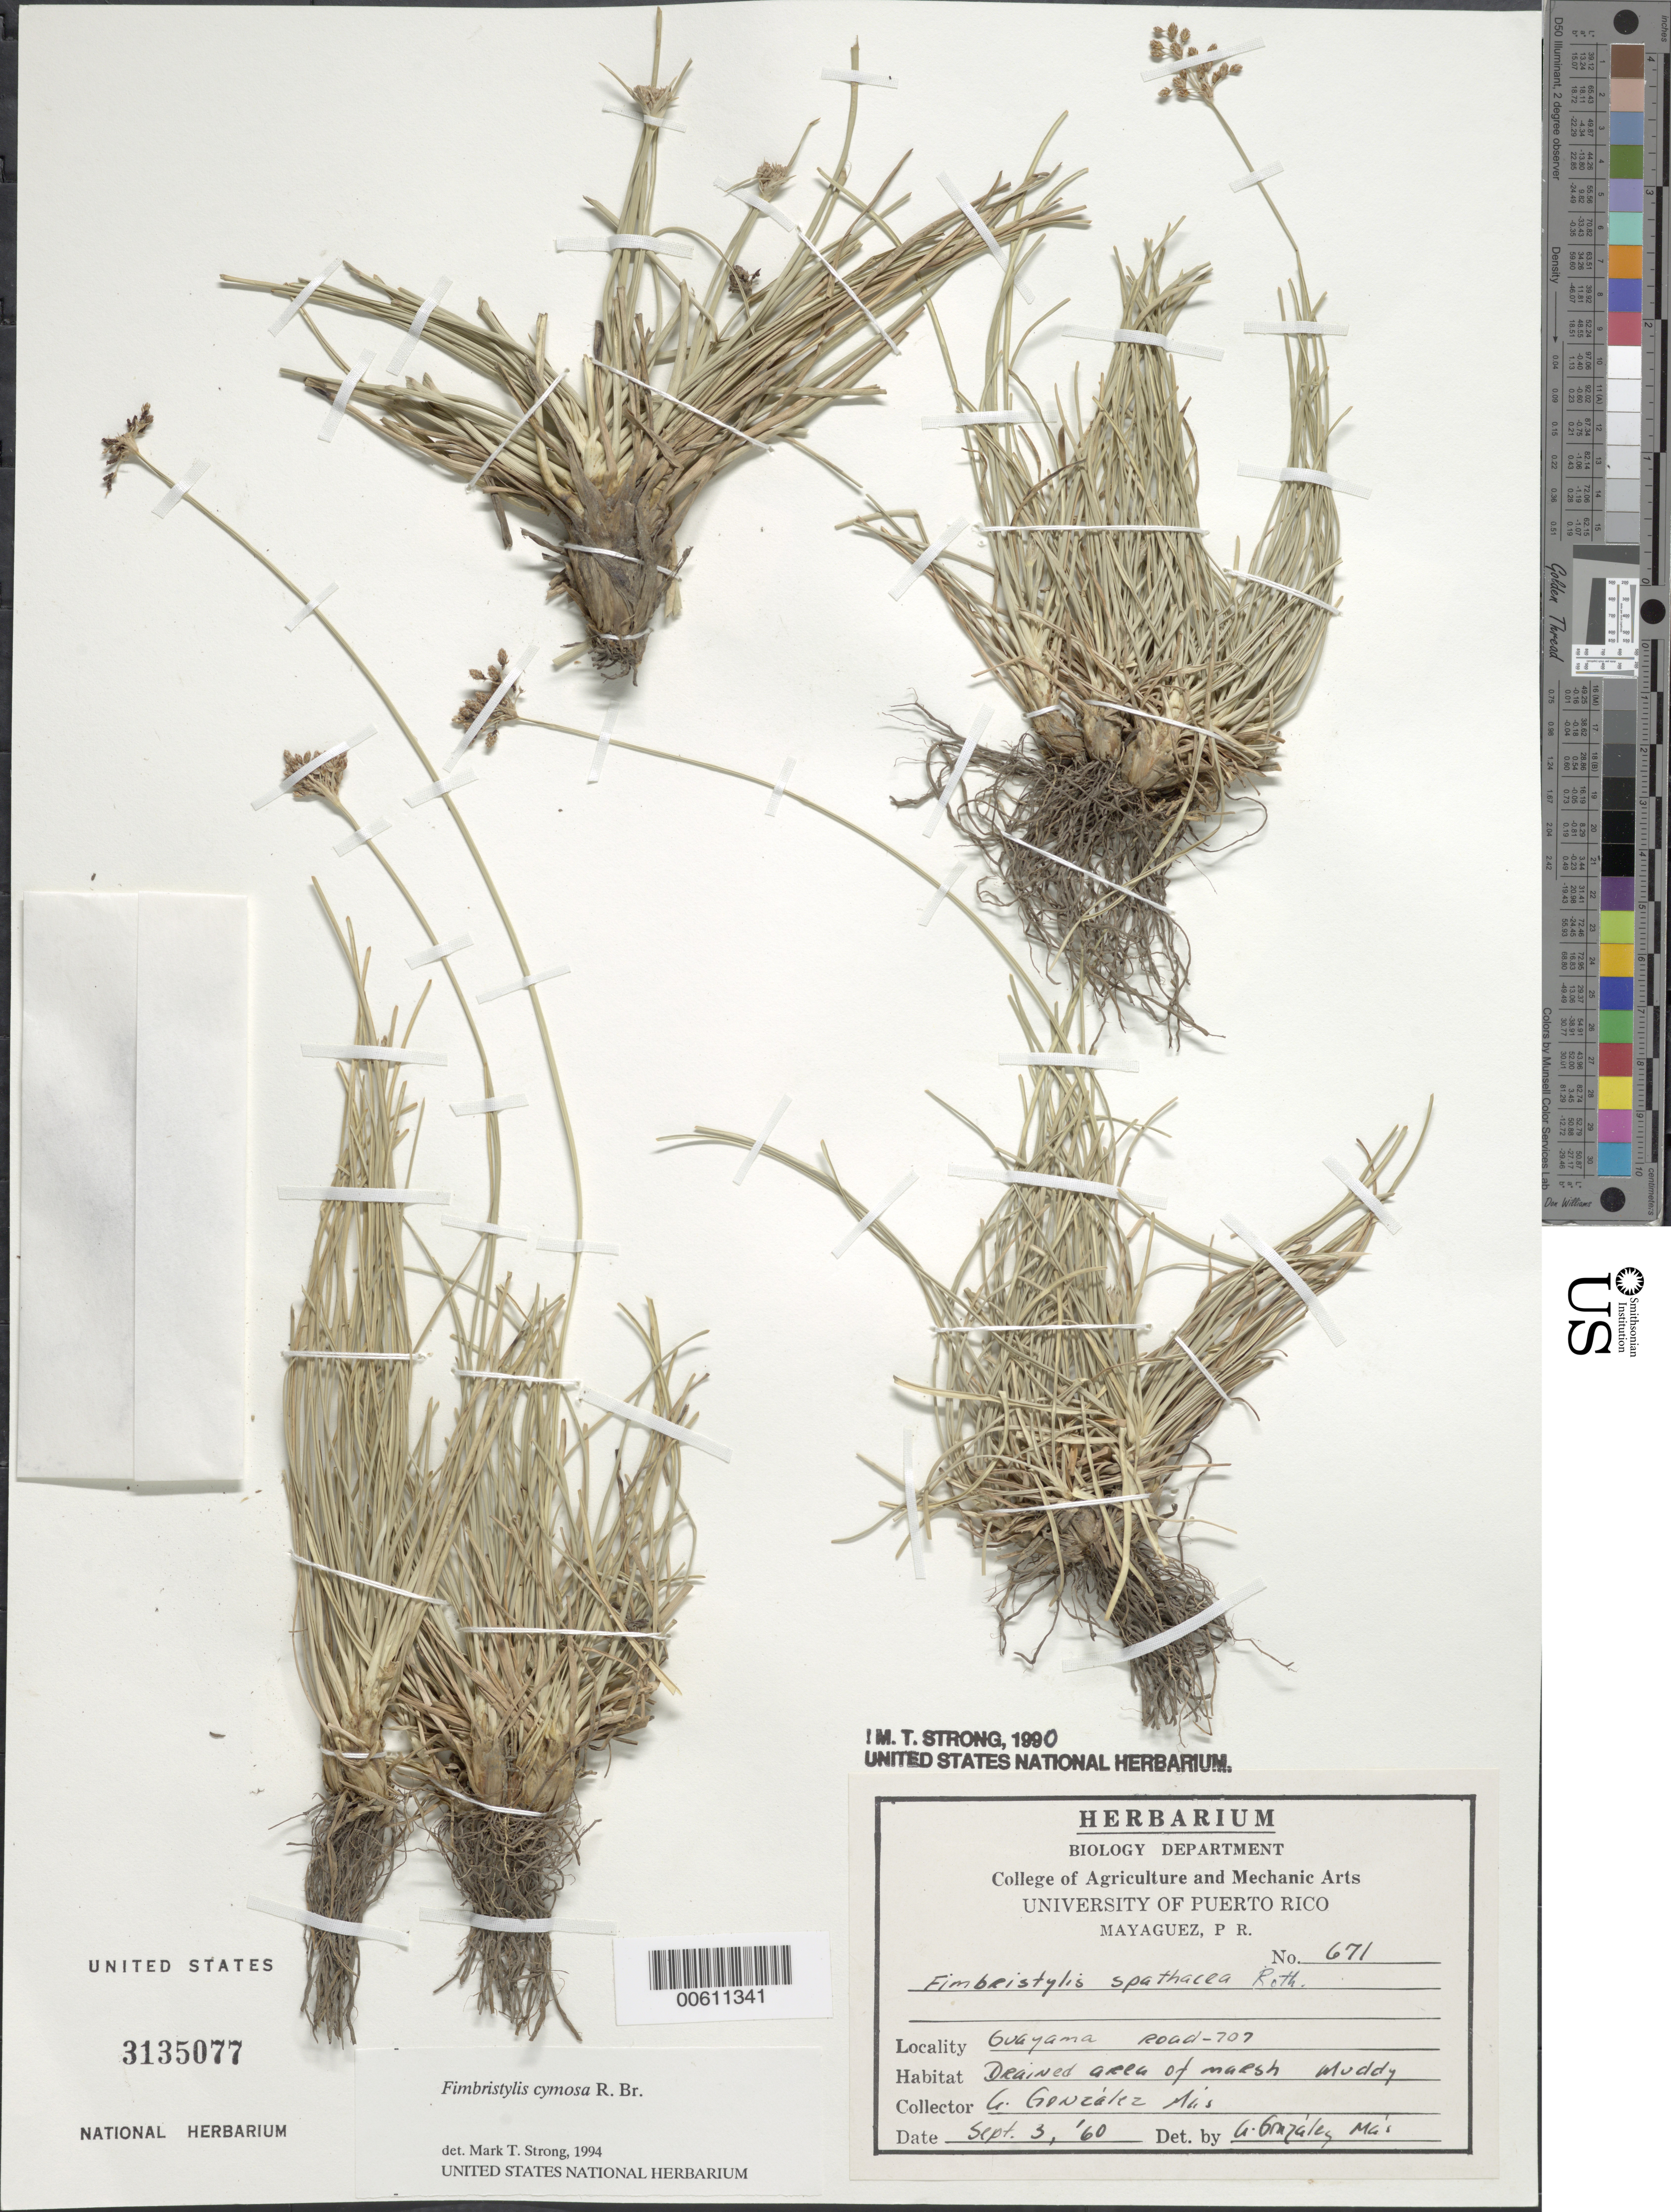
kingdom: Plantae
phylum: Tracheophyta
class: Liliopsida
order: Poales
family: Cyperaceae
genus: Fimbristylis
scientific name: Fimbristylis cymosa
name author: R. Br.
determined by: Strong, M. T., (US), Smithsonian Institution - National Museum of Natural History (UNITED STATES)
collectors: A. González Más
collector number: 671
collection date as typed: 03 Sep 1960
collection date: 1960-09-03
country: Puerto Rico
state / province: Guayama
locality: Guayama: Rd. 707.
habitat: Drained area of muddy marsh.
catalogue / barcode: US 3135077